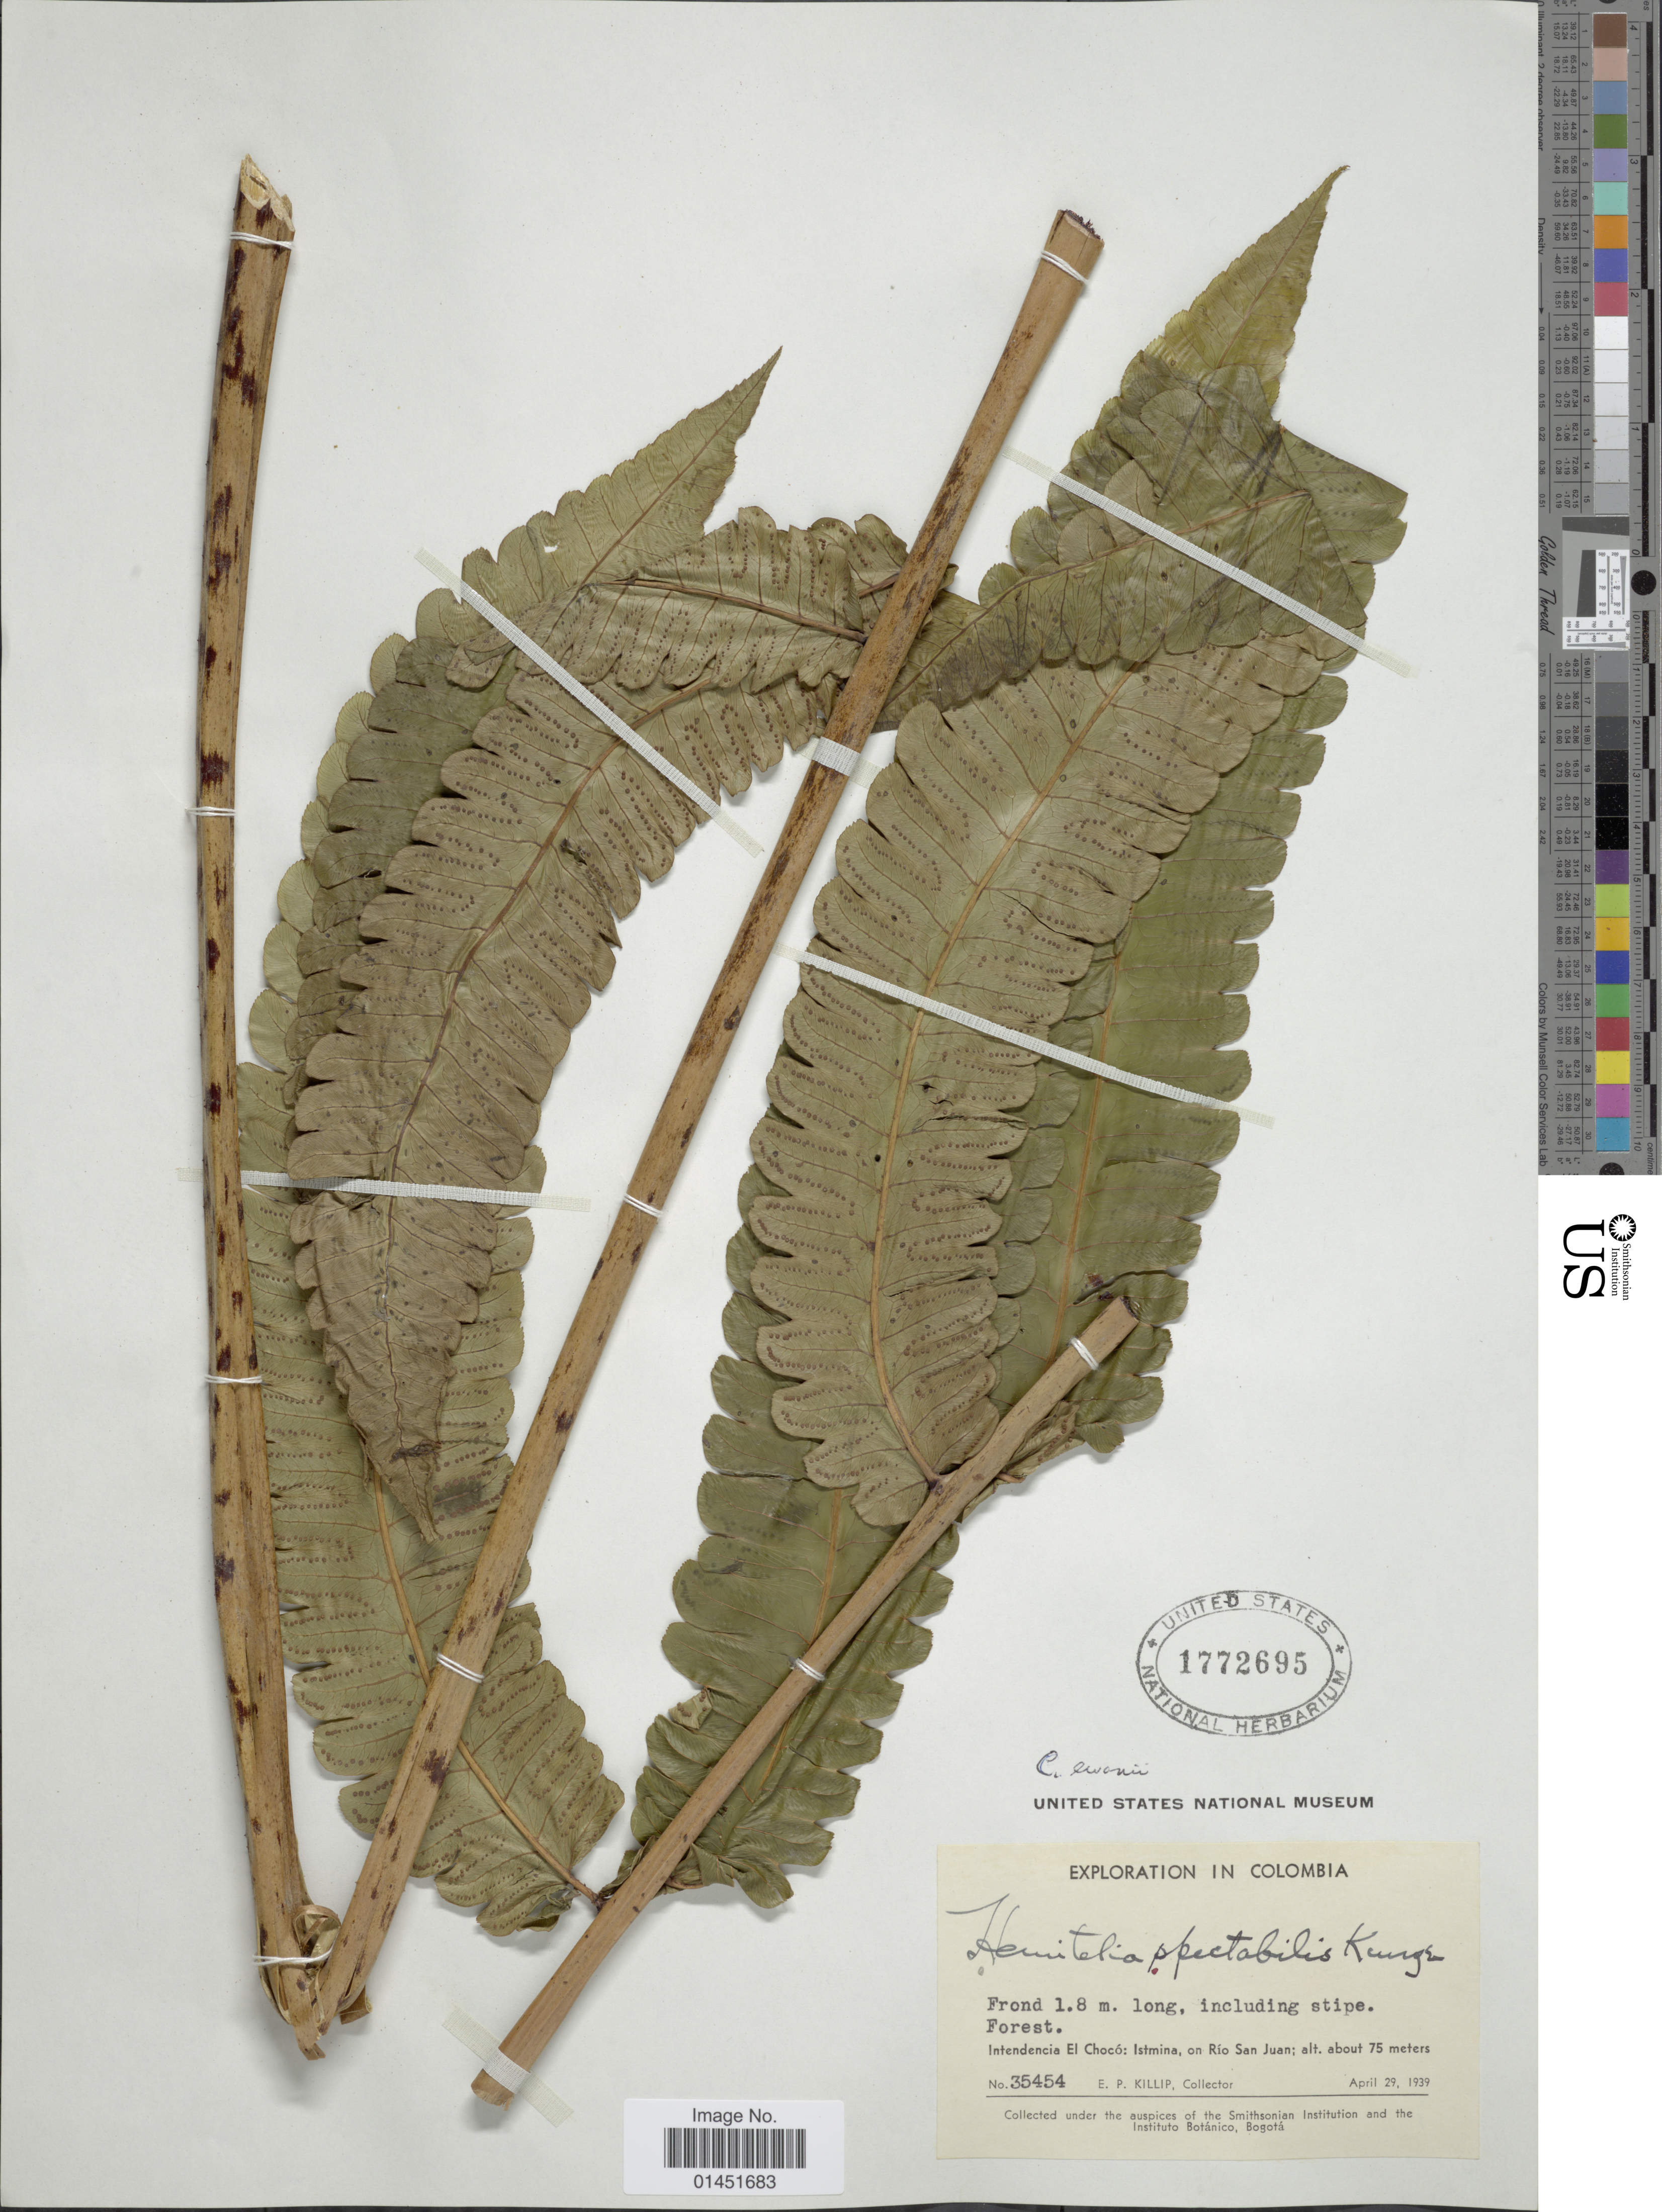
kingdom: Plantae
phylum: Tracheophyta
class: Polypodiopsida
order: Cyatheales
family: Cyatheaceae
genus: Cyathea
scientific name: Cyathea ewanii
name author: Alston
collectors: E. P. Killip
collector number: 35454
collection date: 1939-04-29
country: Colombia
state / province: Chocó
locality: Istmina, on Rio San Juan.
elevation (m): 75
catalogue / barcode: US 1772695